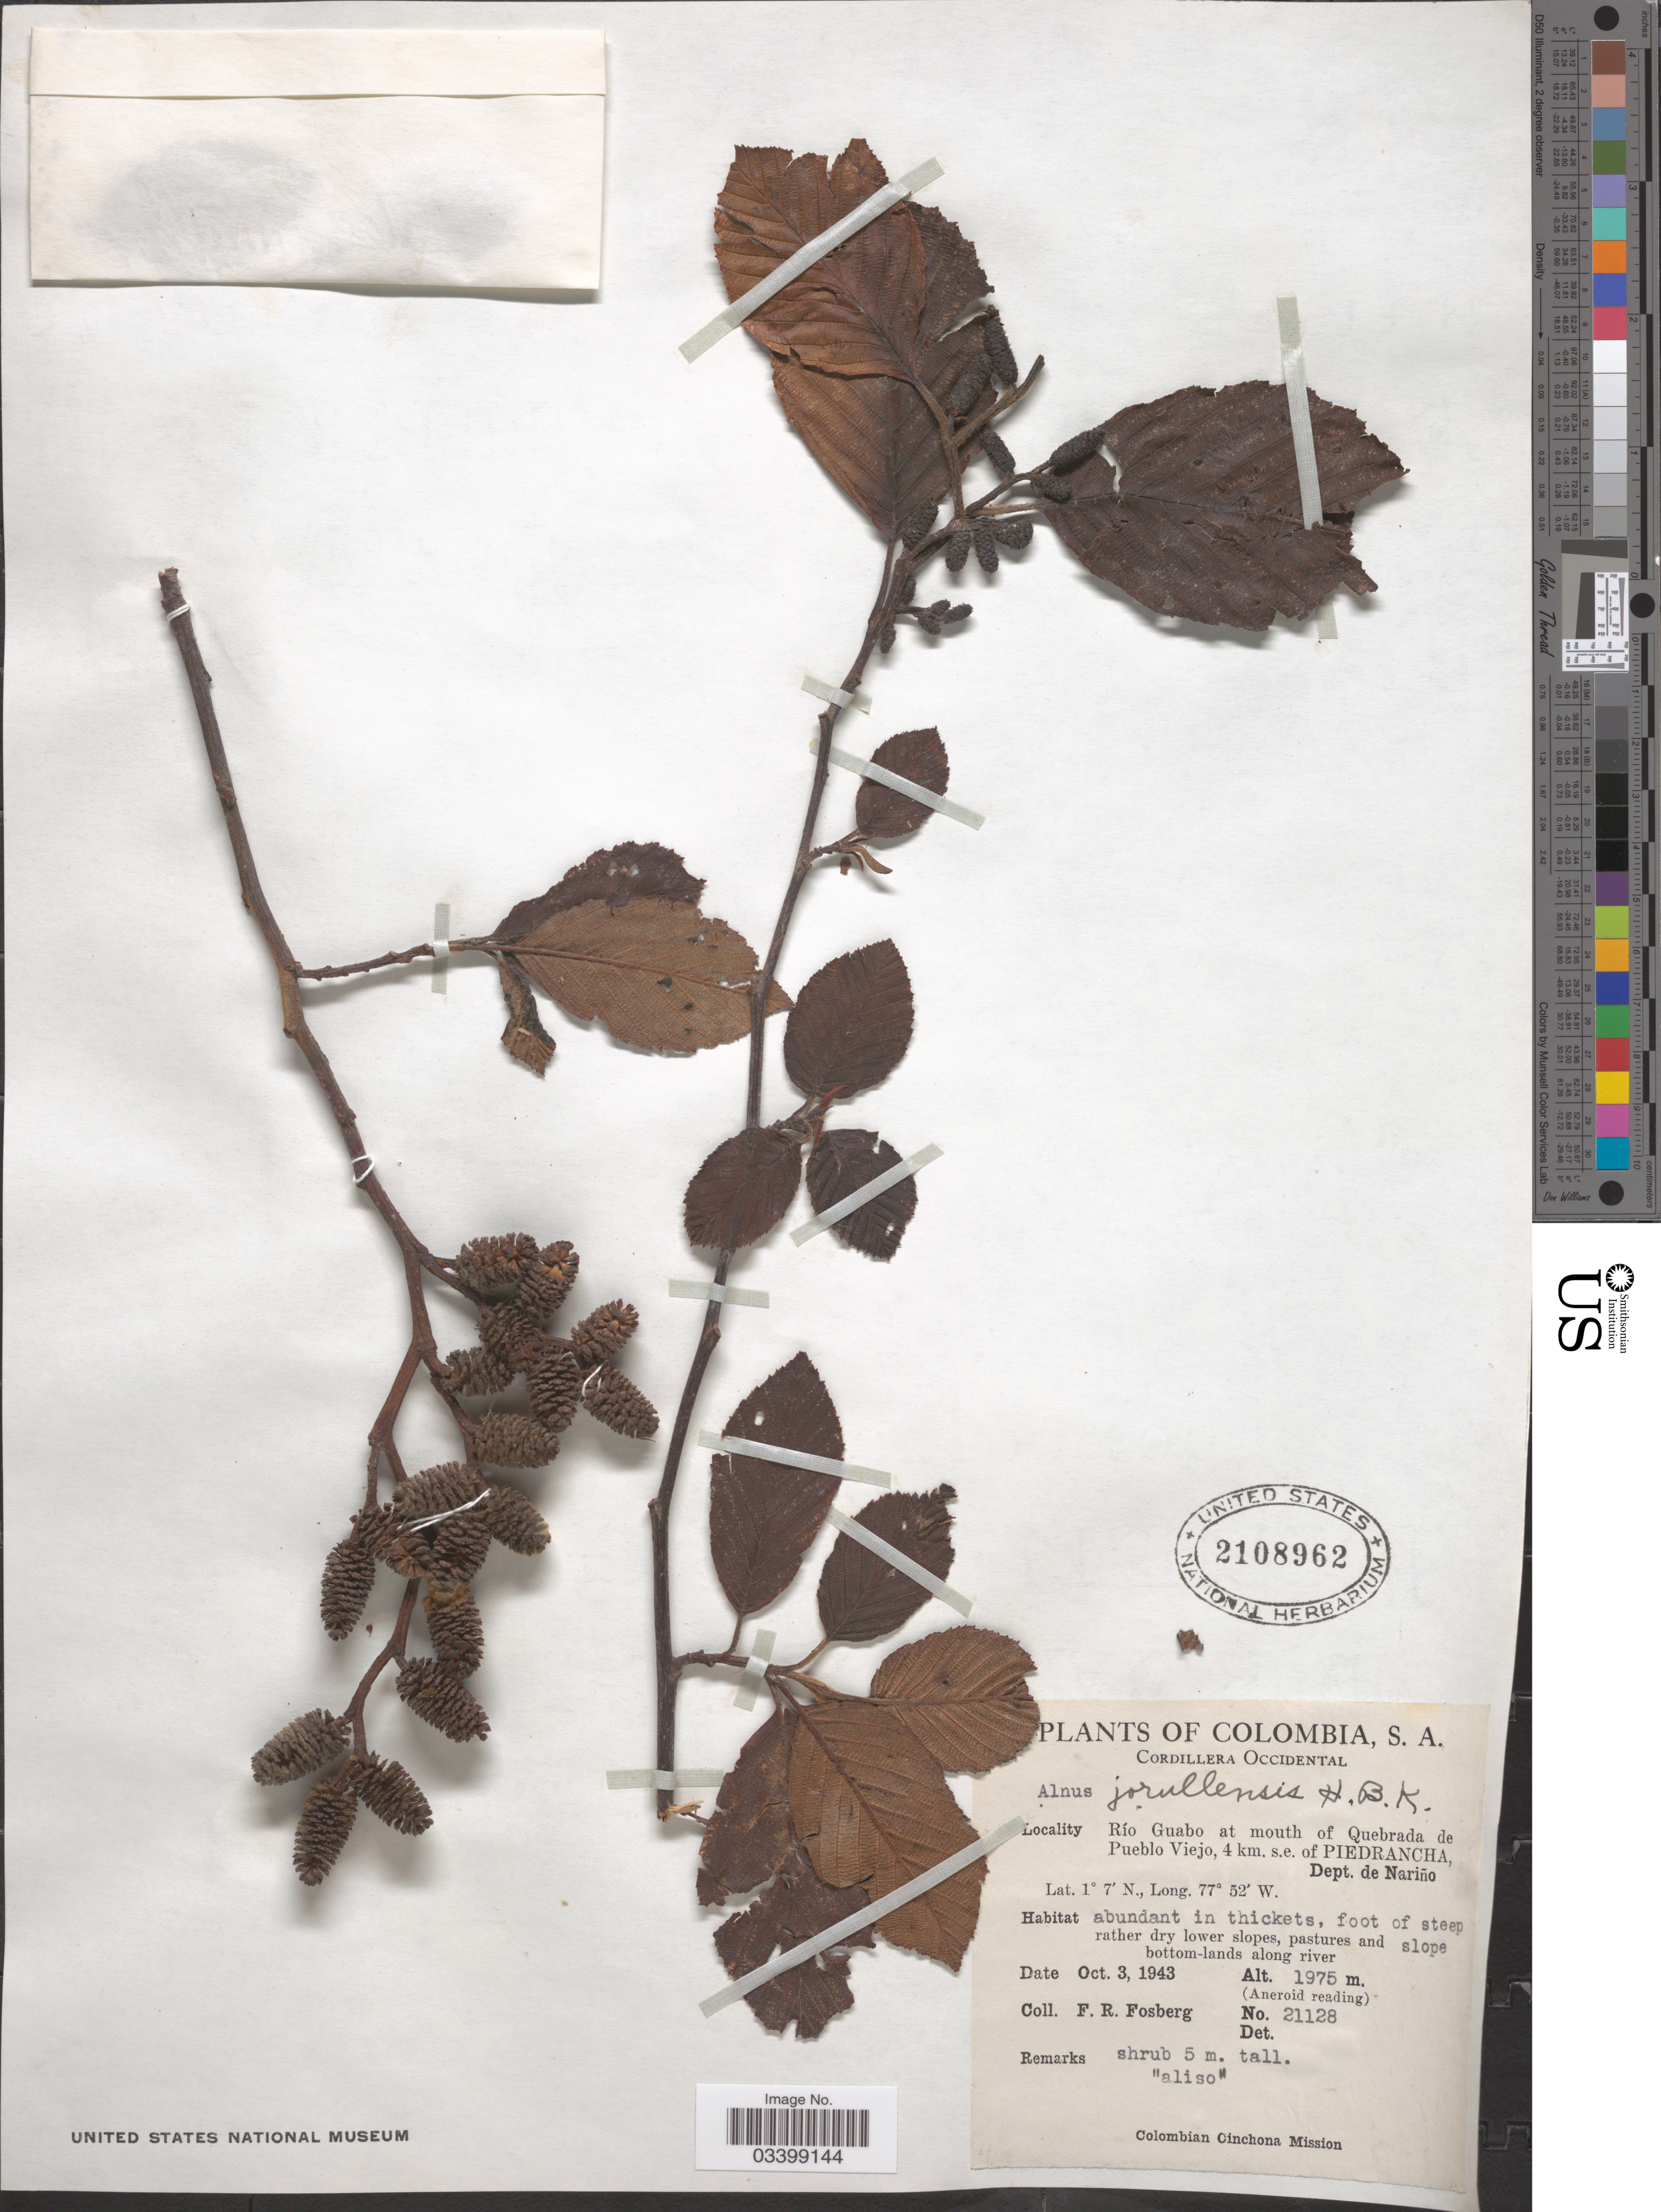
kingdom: Plantae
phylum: Tracheophyta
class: Magnoliopsida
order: Fagales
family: Betulaceae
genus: Alnus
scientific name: Alnus acuminata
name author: Kunth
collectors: F. R. Fosberg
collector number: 21128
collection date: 1943-10-03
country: Colombia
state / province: Nariño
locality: Cordillera Occidental. Río Guabo at mouth of Quebrada de Pueblo Viejo, 4 km. s.e. of Piedrancha, Dept. de Nariño.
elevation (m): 1975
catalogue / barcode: US 2108962